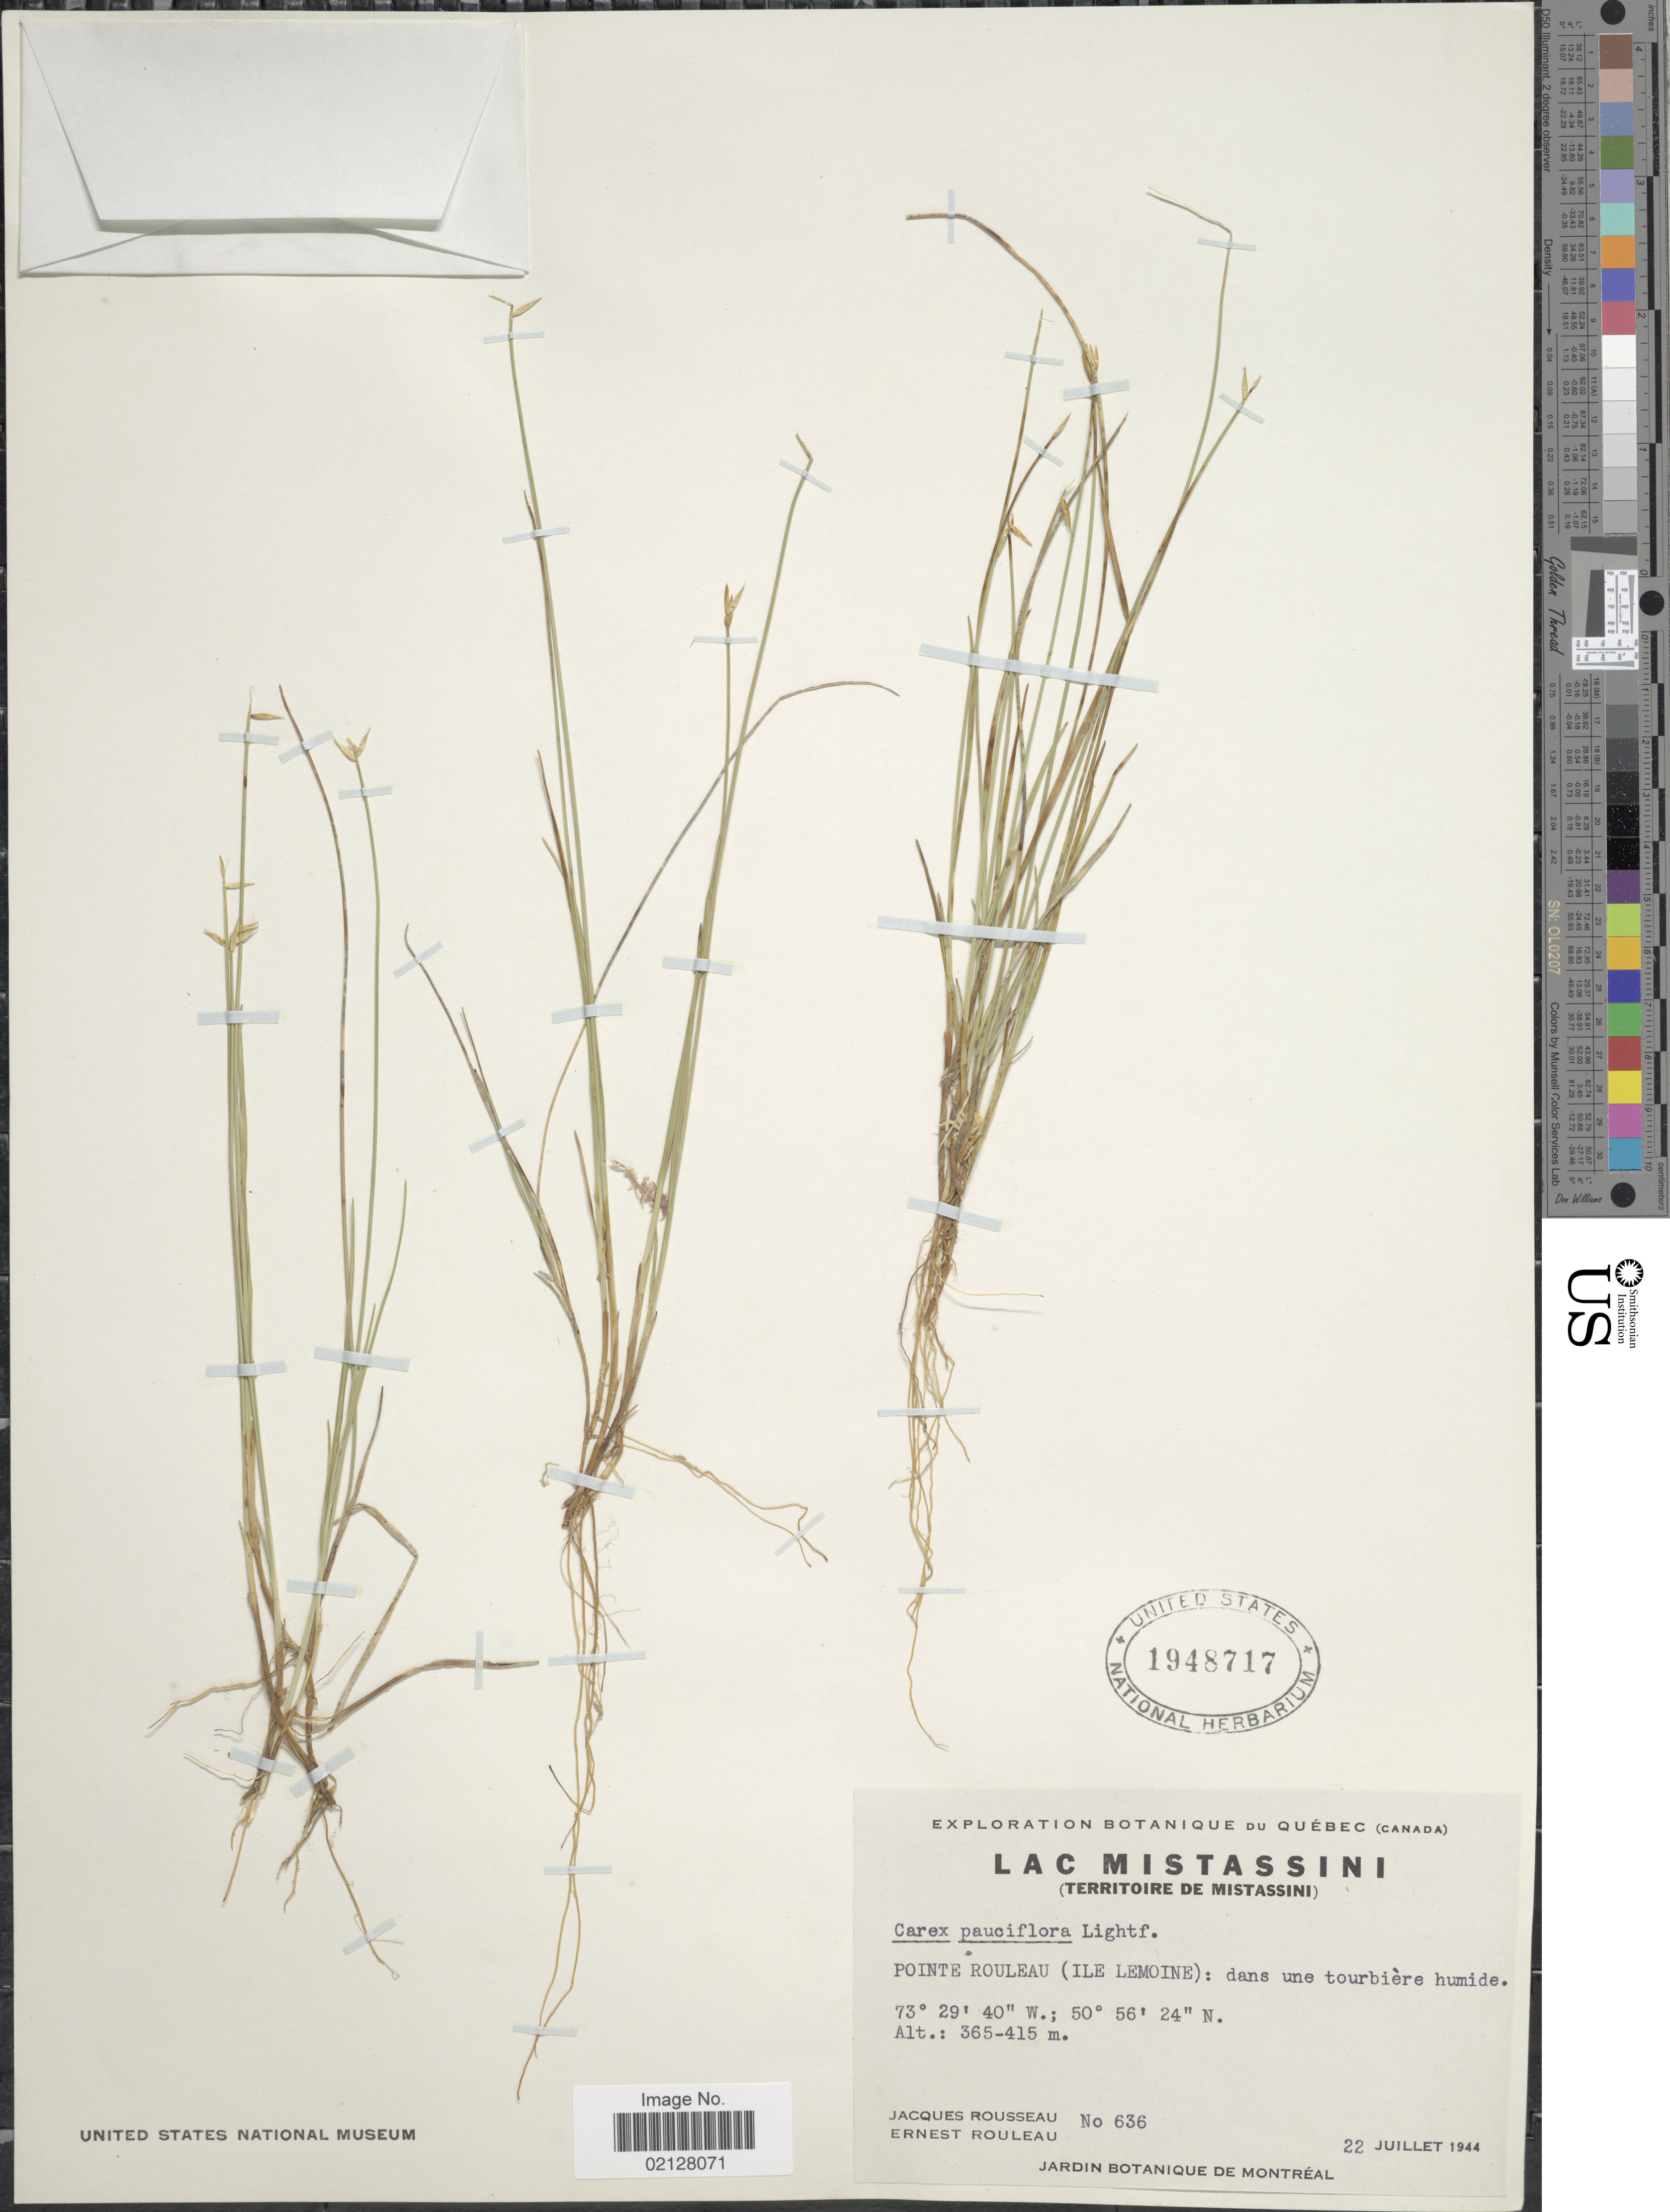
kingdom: Plantae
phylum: Tracheophyta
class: Liliopsida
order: Poales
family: Cyperaceae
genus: Carex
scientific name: Carex pauciflora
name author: Lightf.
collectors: J. Rousseau & J. Rouleau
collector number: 636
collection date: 1944-07-22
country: Canada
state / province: Quebec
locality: Lac Mistassini (Territoire de Mistassini. Pointe Rouleau (Ile Lemoine)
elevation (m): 365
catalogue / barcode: US 1948717